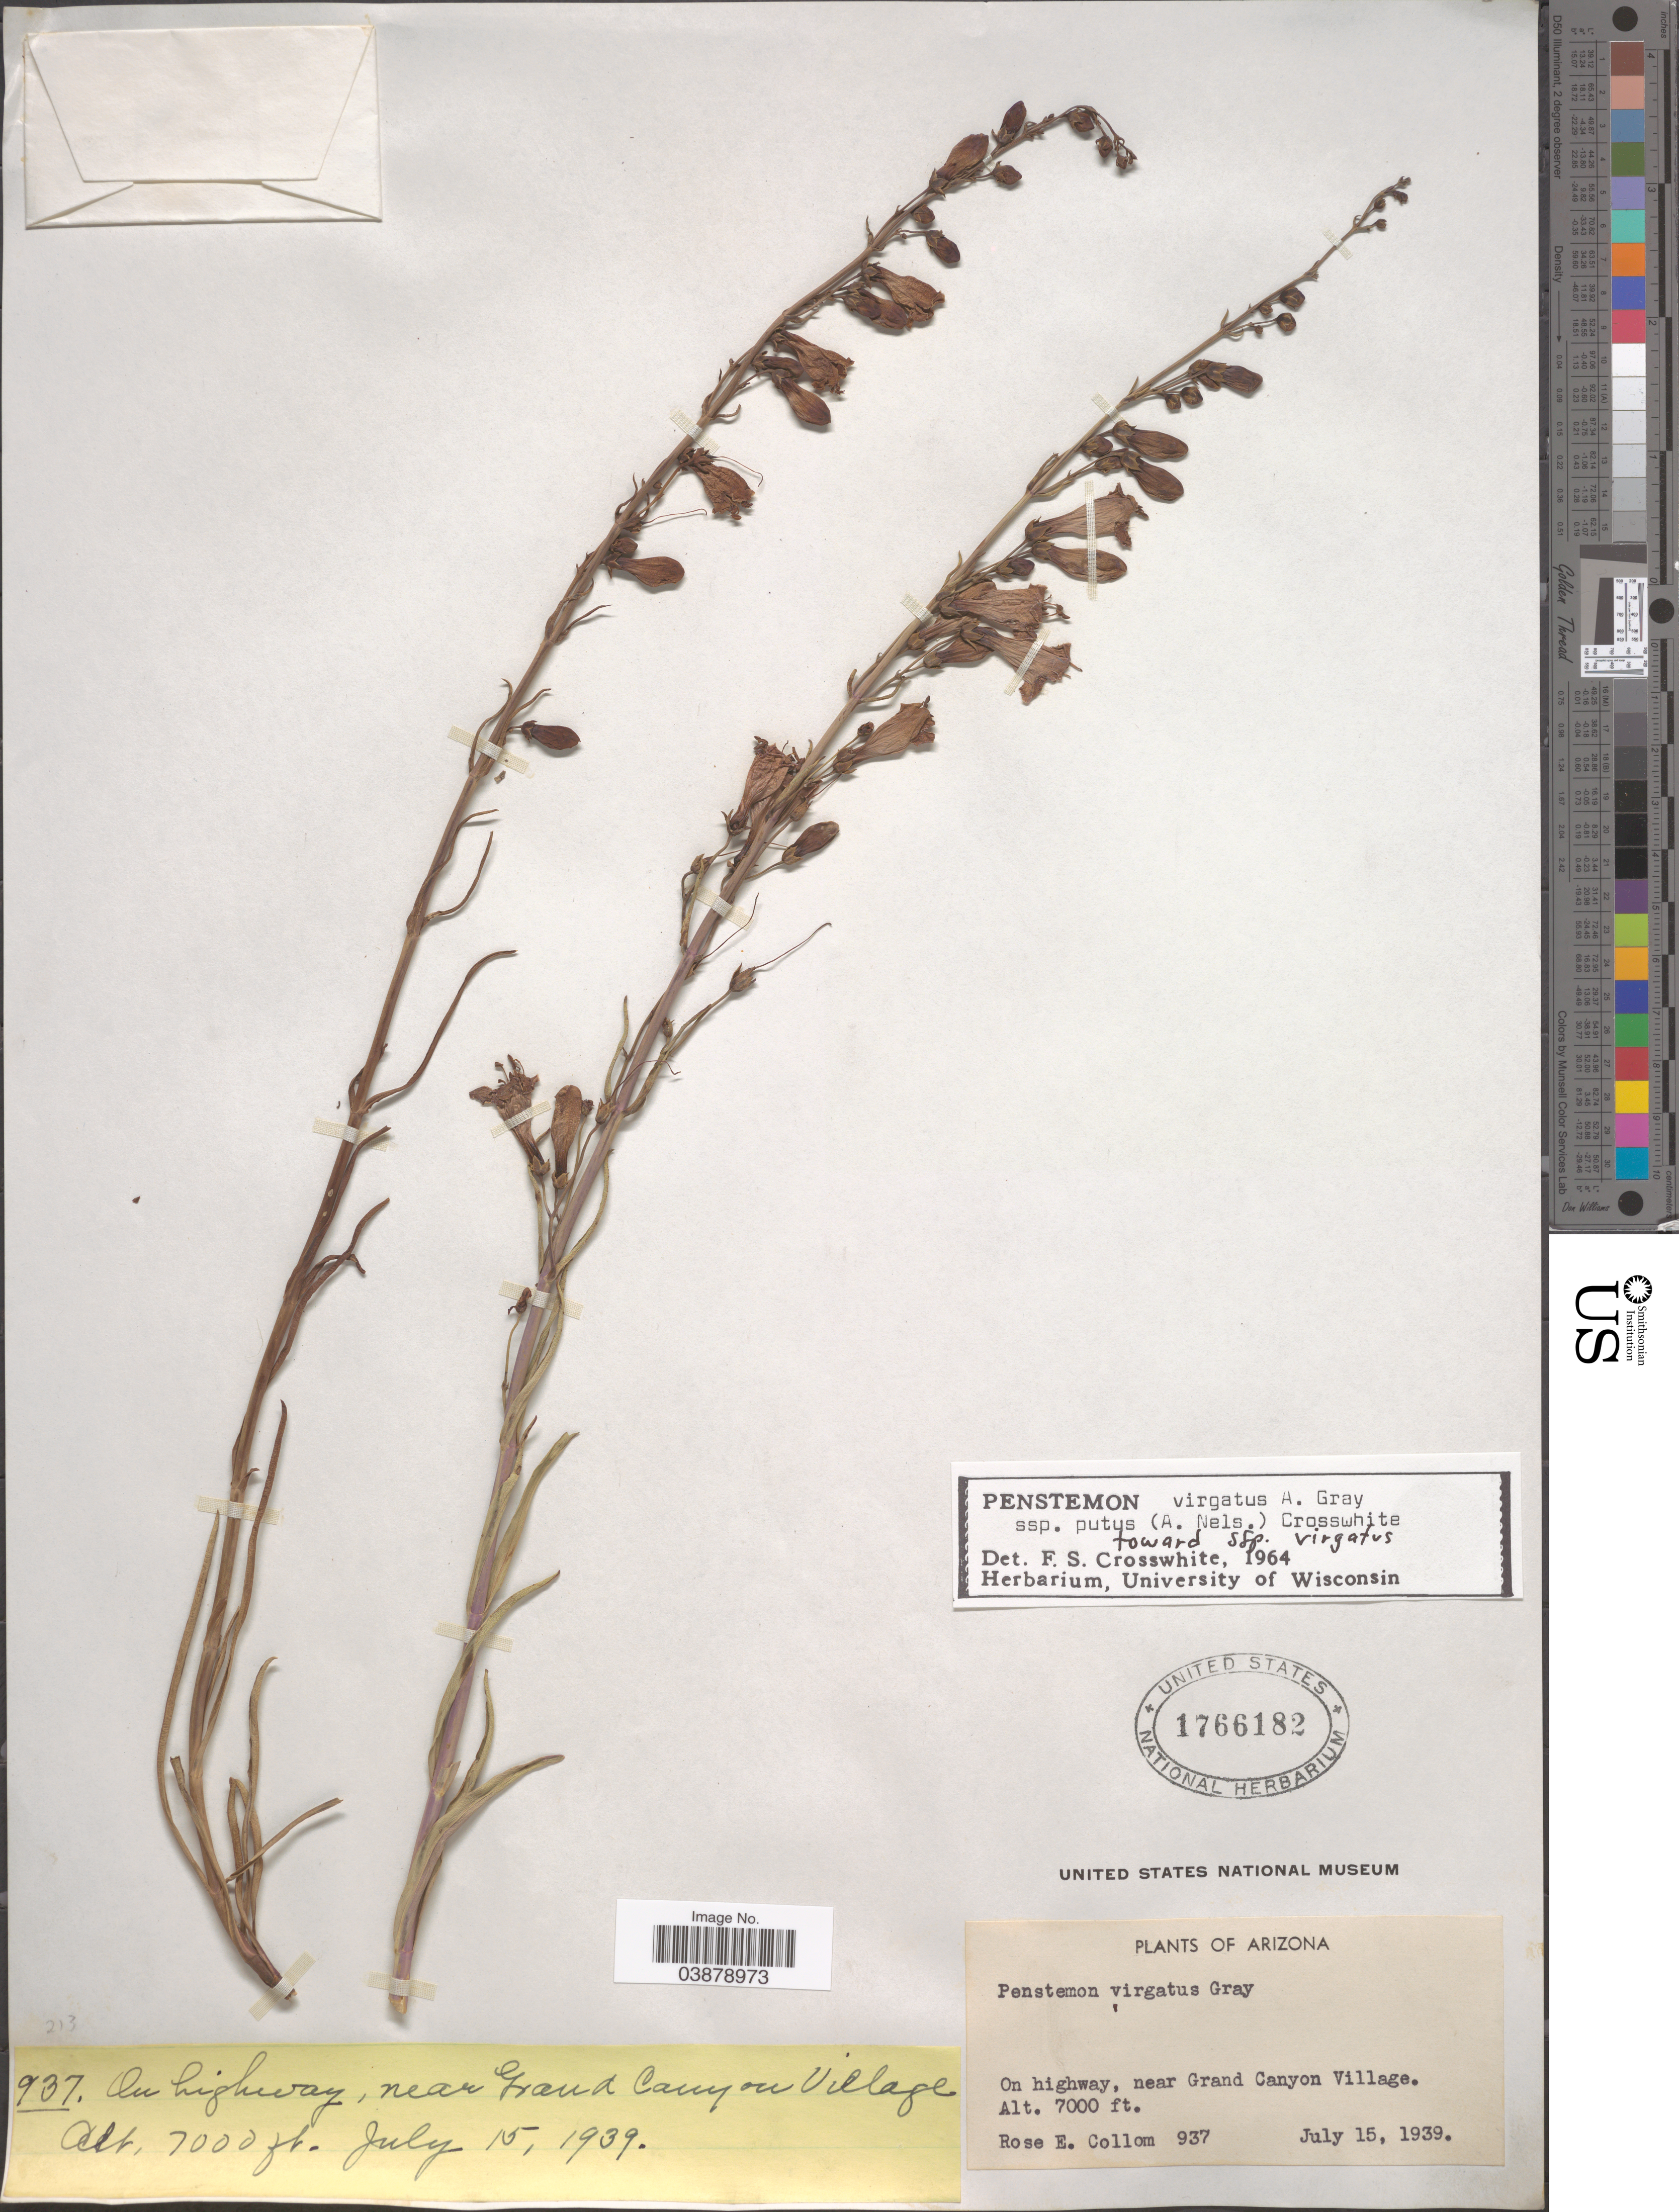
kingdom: Plantae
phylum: Tracheophyta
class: Magnoliopsida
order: Lamiales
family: Plantaginaceae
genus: Penstemon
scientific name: Penstemon virgatus subsp. putus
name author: (A. Nelson) Crosswh.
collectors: R. E. Collom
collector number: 937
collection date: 1939-07-15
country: United States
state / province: Arizona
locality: On highway, near Grand Canyon Village.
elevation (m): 2134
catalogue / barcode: US 1766182